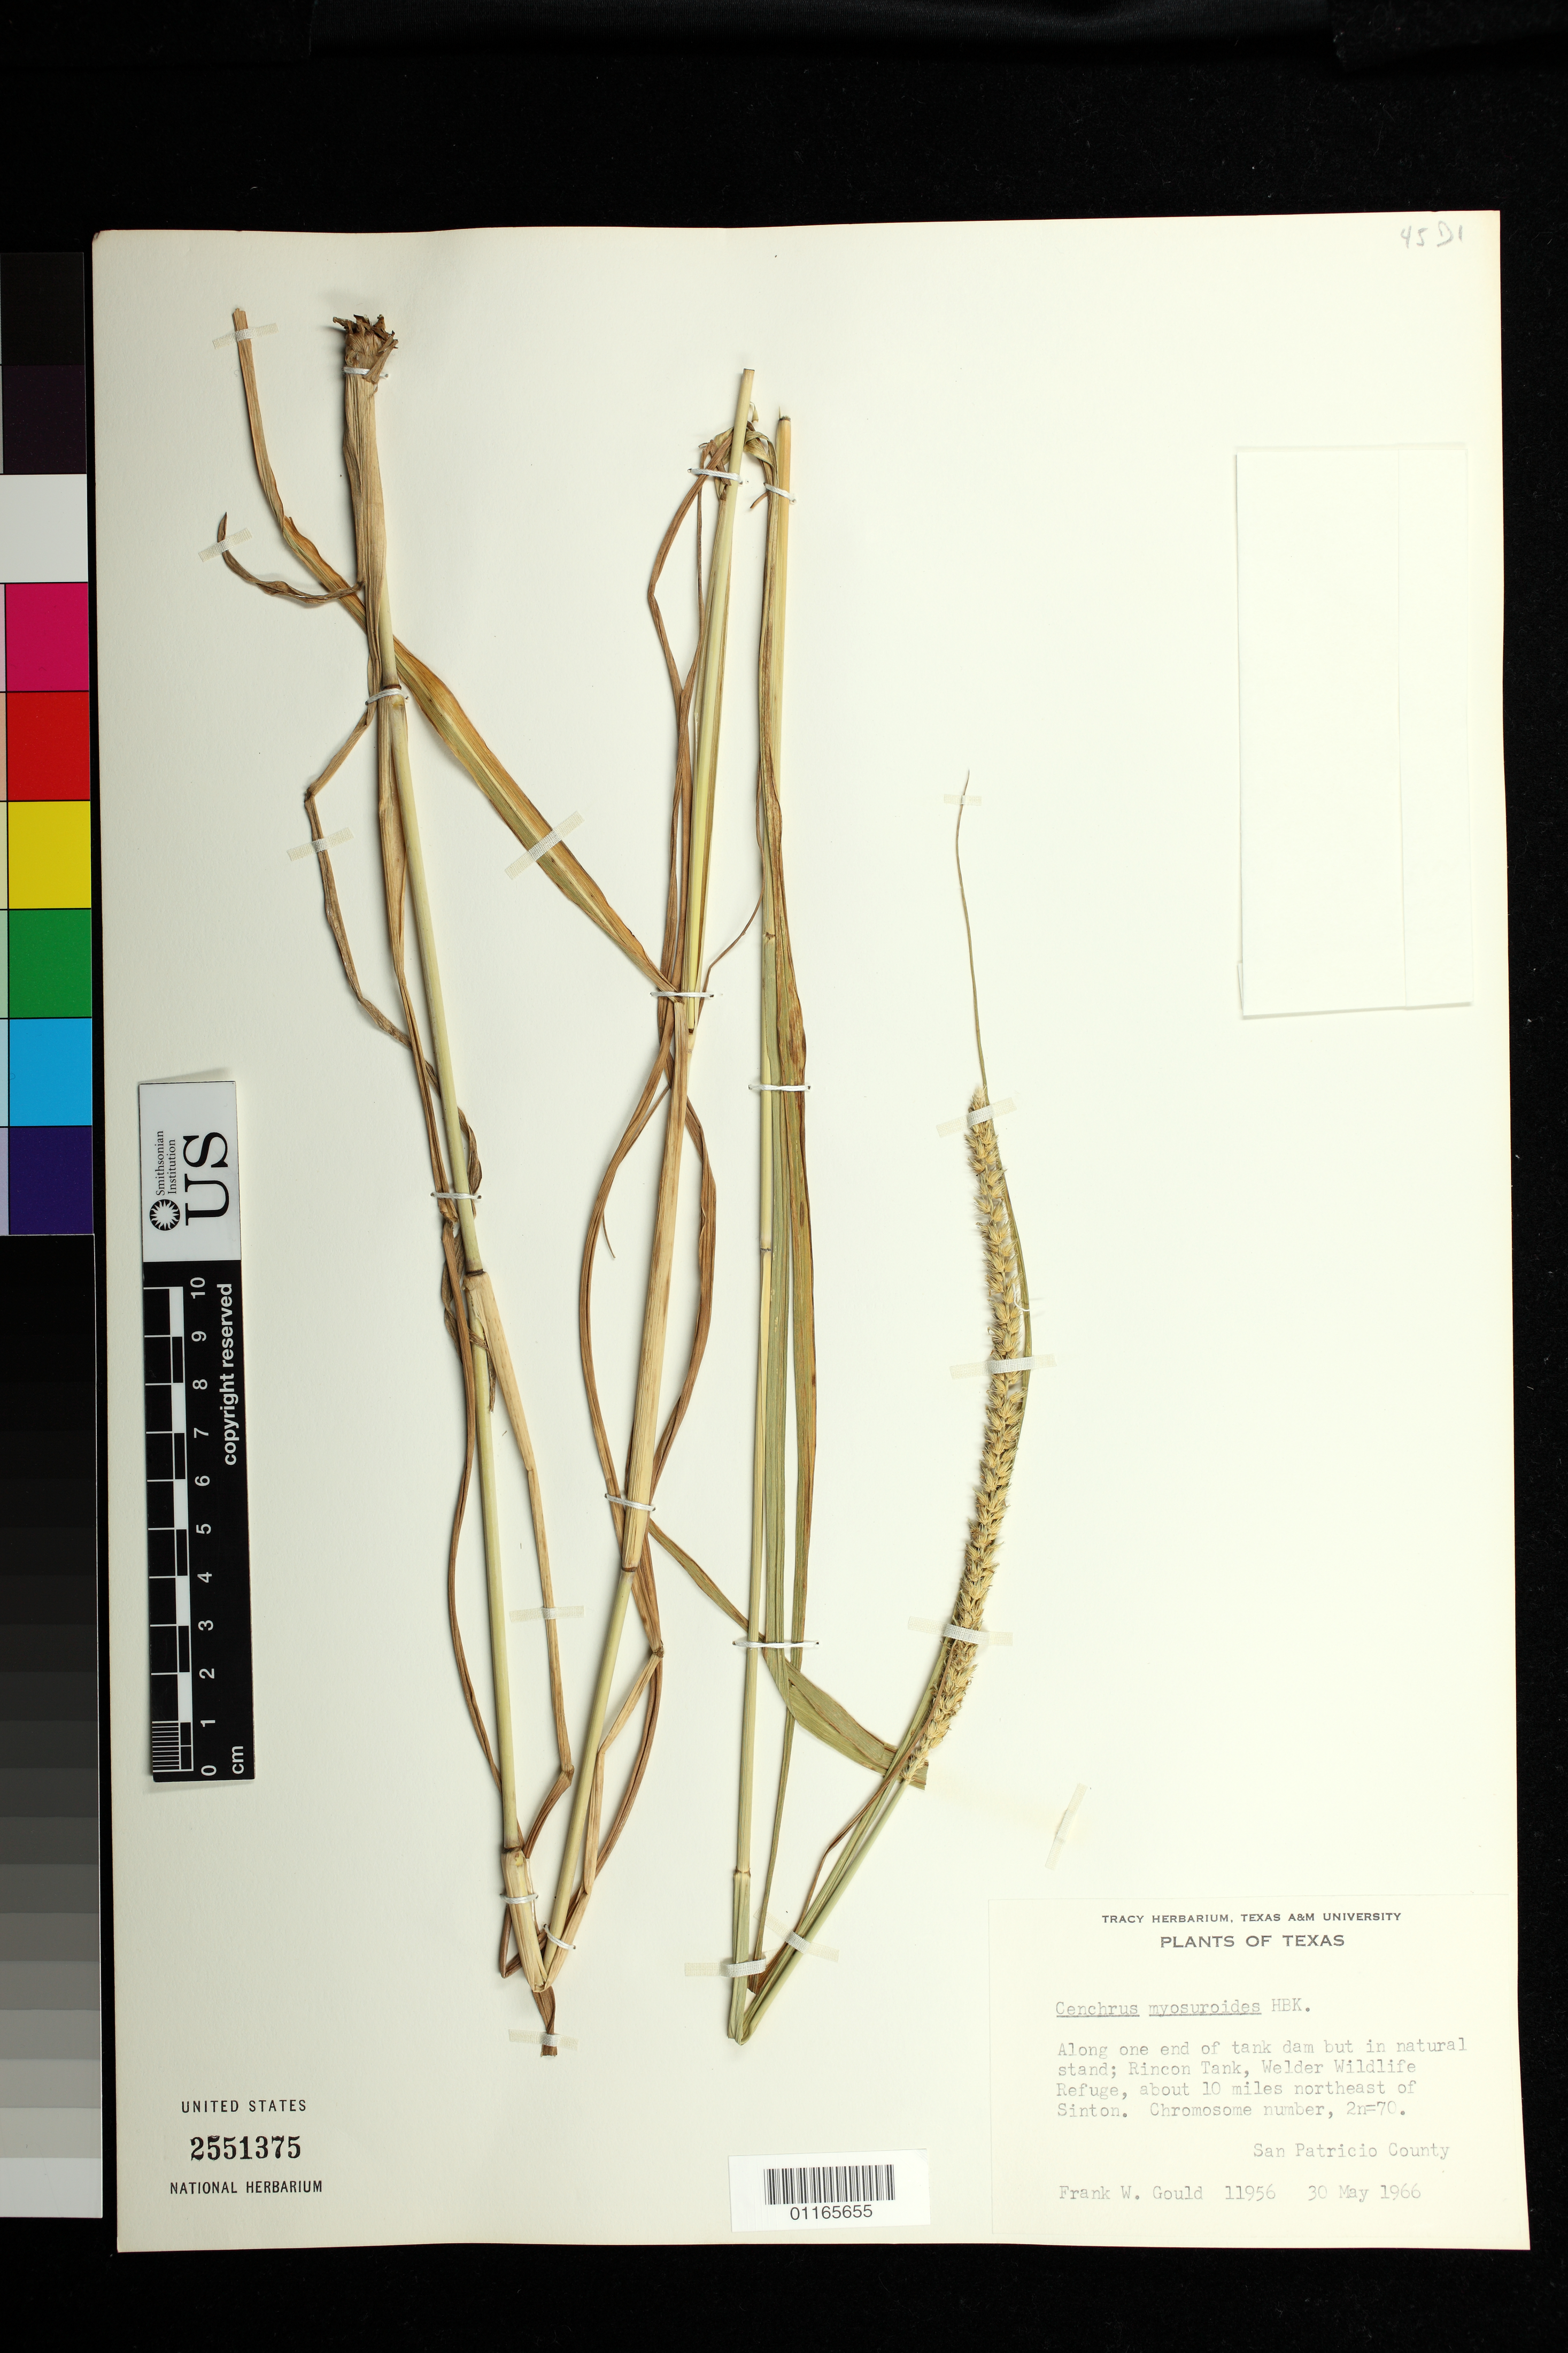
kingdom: Plantae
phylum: Tracheophyta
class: Liliopsida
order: Poales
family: Poaceae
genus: Cenchrus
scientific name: Cenchrus myosuroides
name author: Kunth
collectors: F. W. Gould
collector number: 11956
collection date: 1966-05-30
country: United States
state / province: Texas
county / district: San Patricio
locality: Along one end of tank dam but in natural stand; Rincon Tank, Welder Wildlife Refuge, about 10 miles northeast of Sinton.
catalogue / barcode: US 2551375